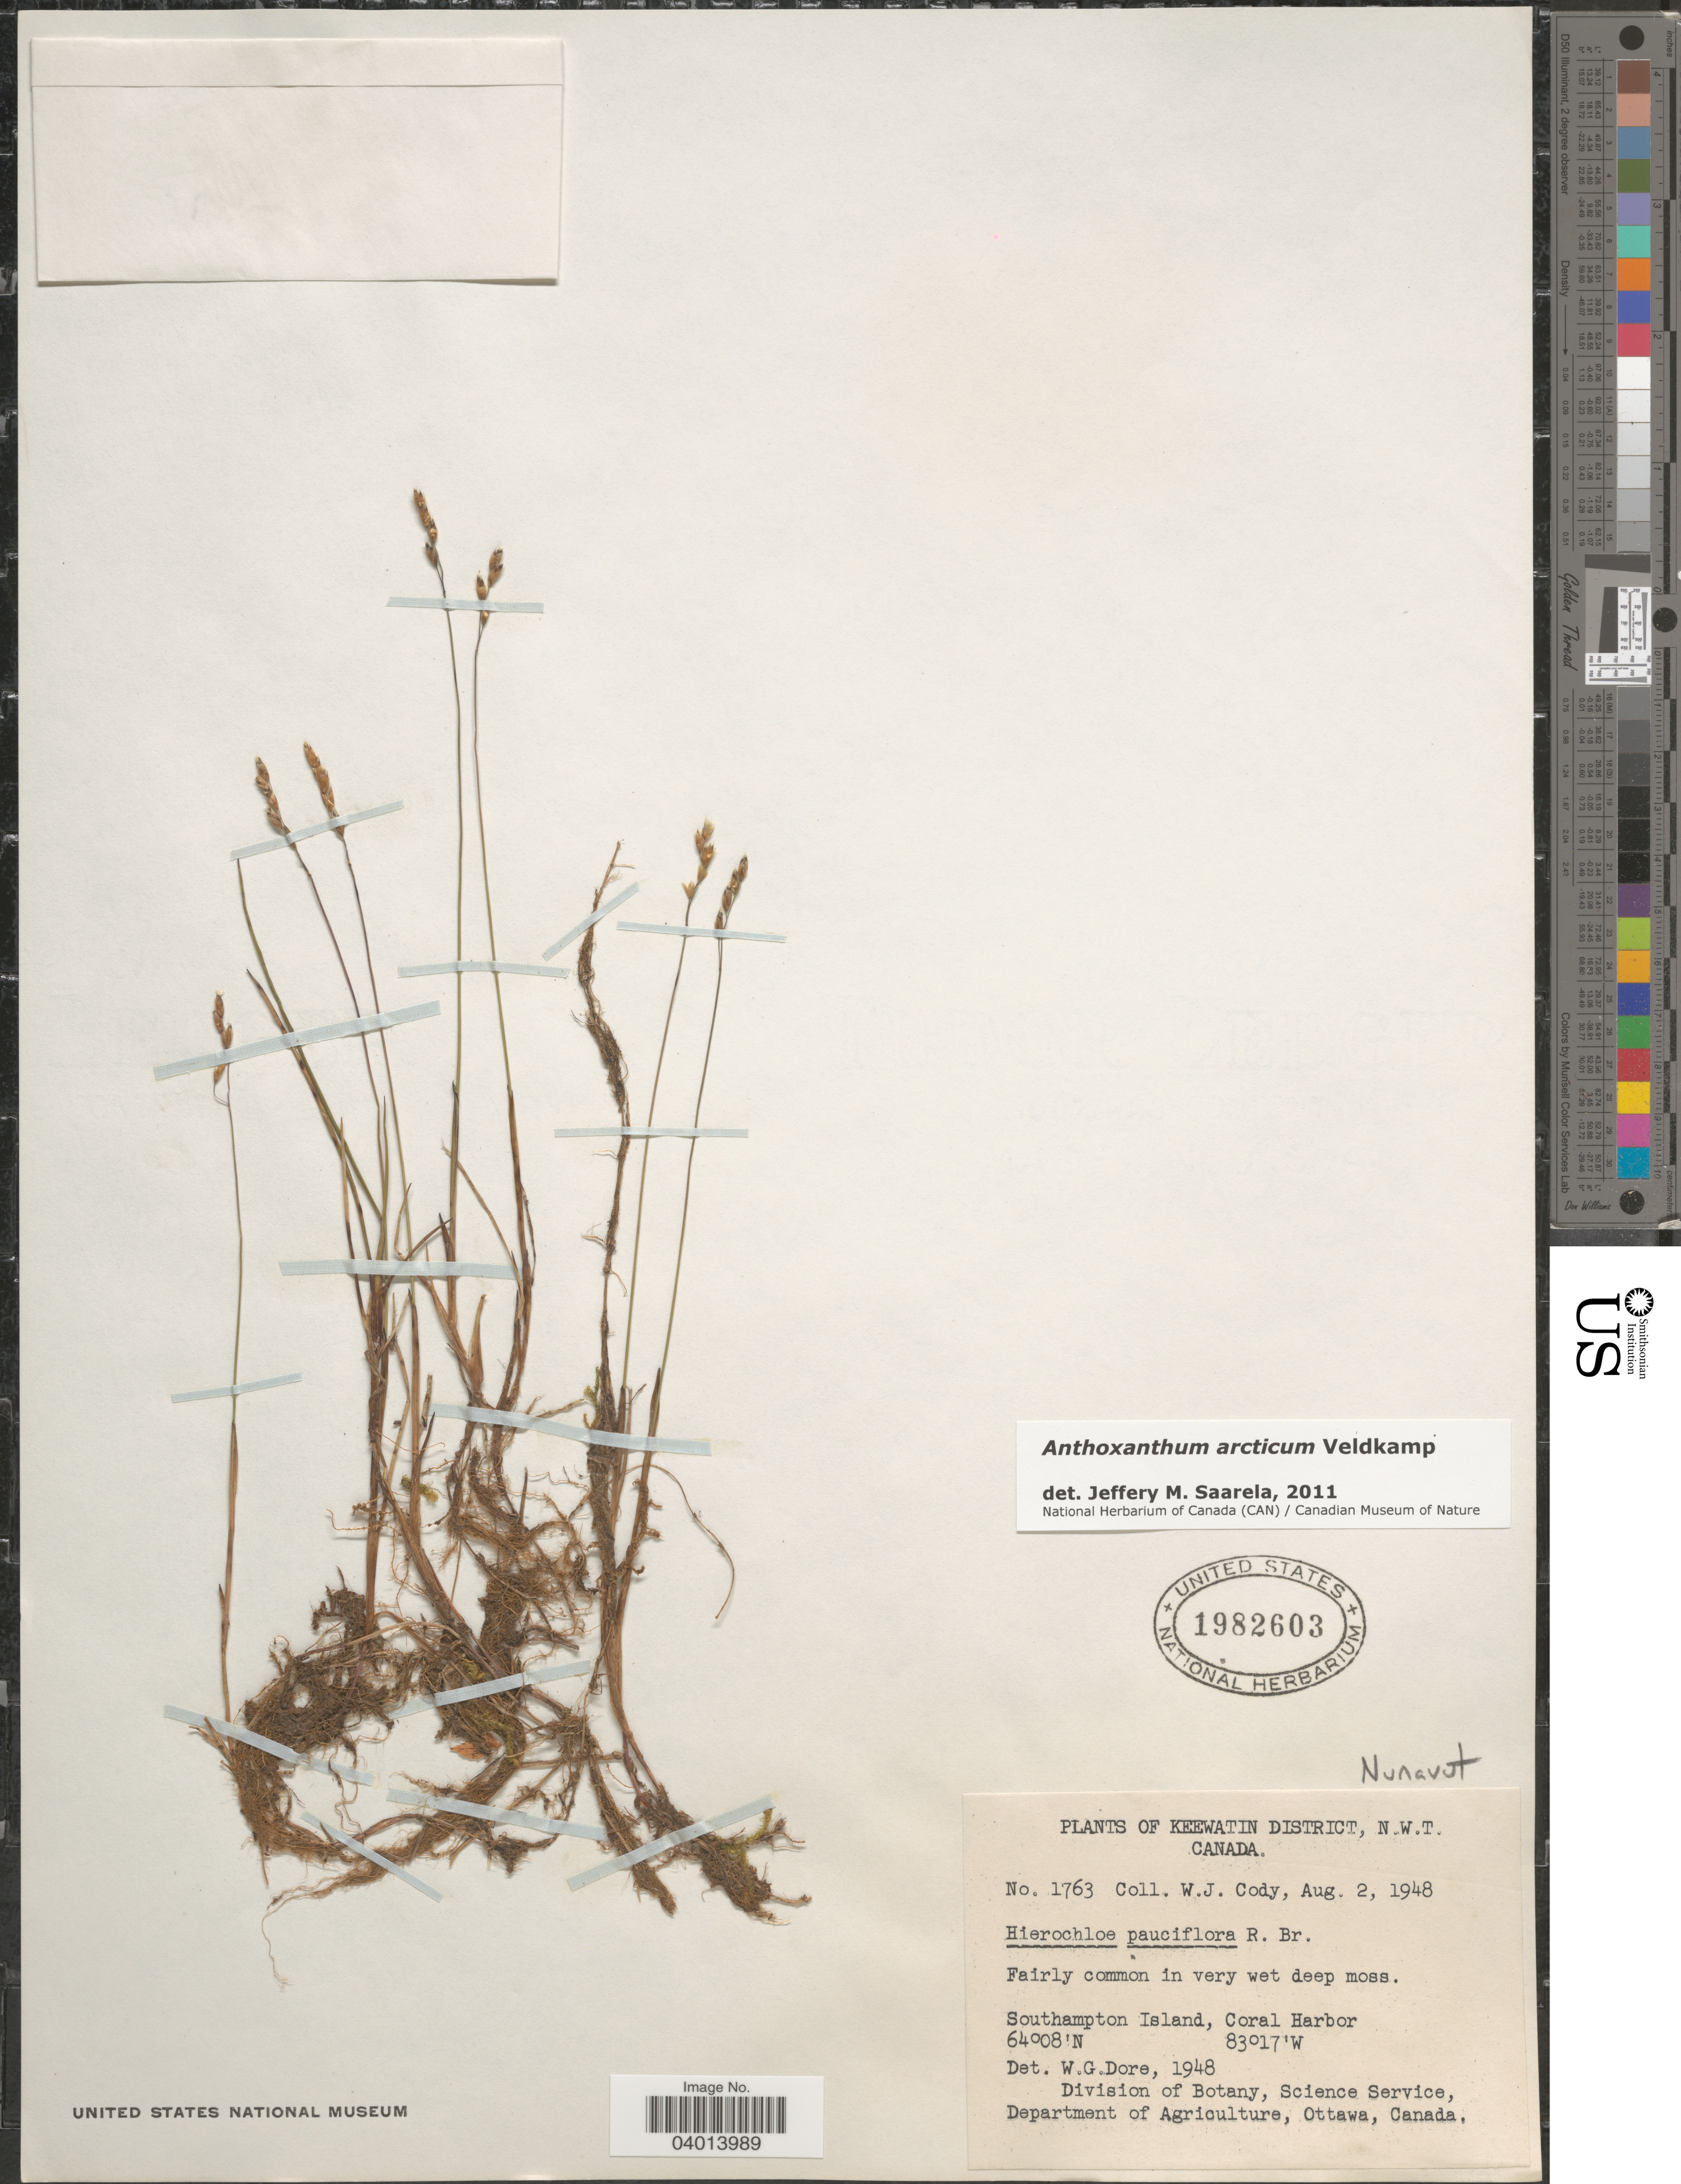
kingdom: Plantae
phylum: Tracheophyta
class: Liliopsida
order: Poales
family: Poaceae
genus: Anthoxanthum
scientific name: Anthoxanthum arcticum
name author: Veldkamp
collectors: W. Cody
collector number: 1763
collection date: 1948-08-02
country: Canada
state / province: Northwest Territories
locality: Keewatin District, N.W.T. Southampton Island, Coral Harbor.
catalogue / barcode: US 1982603